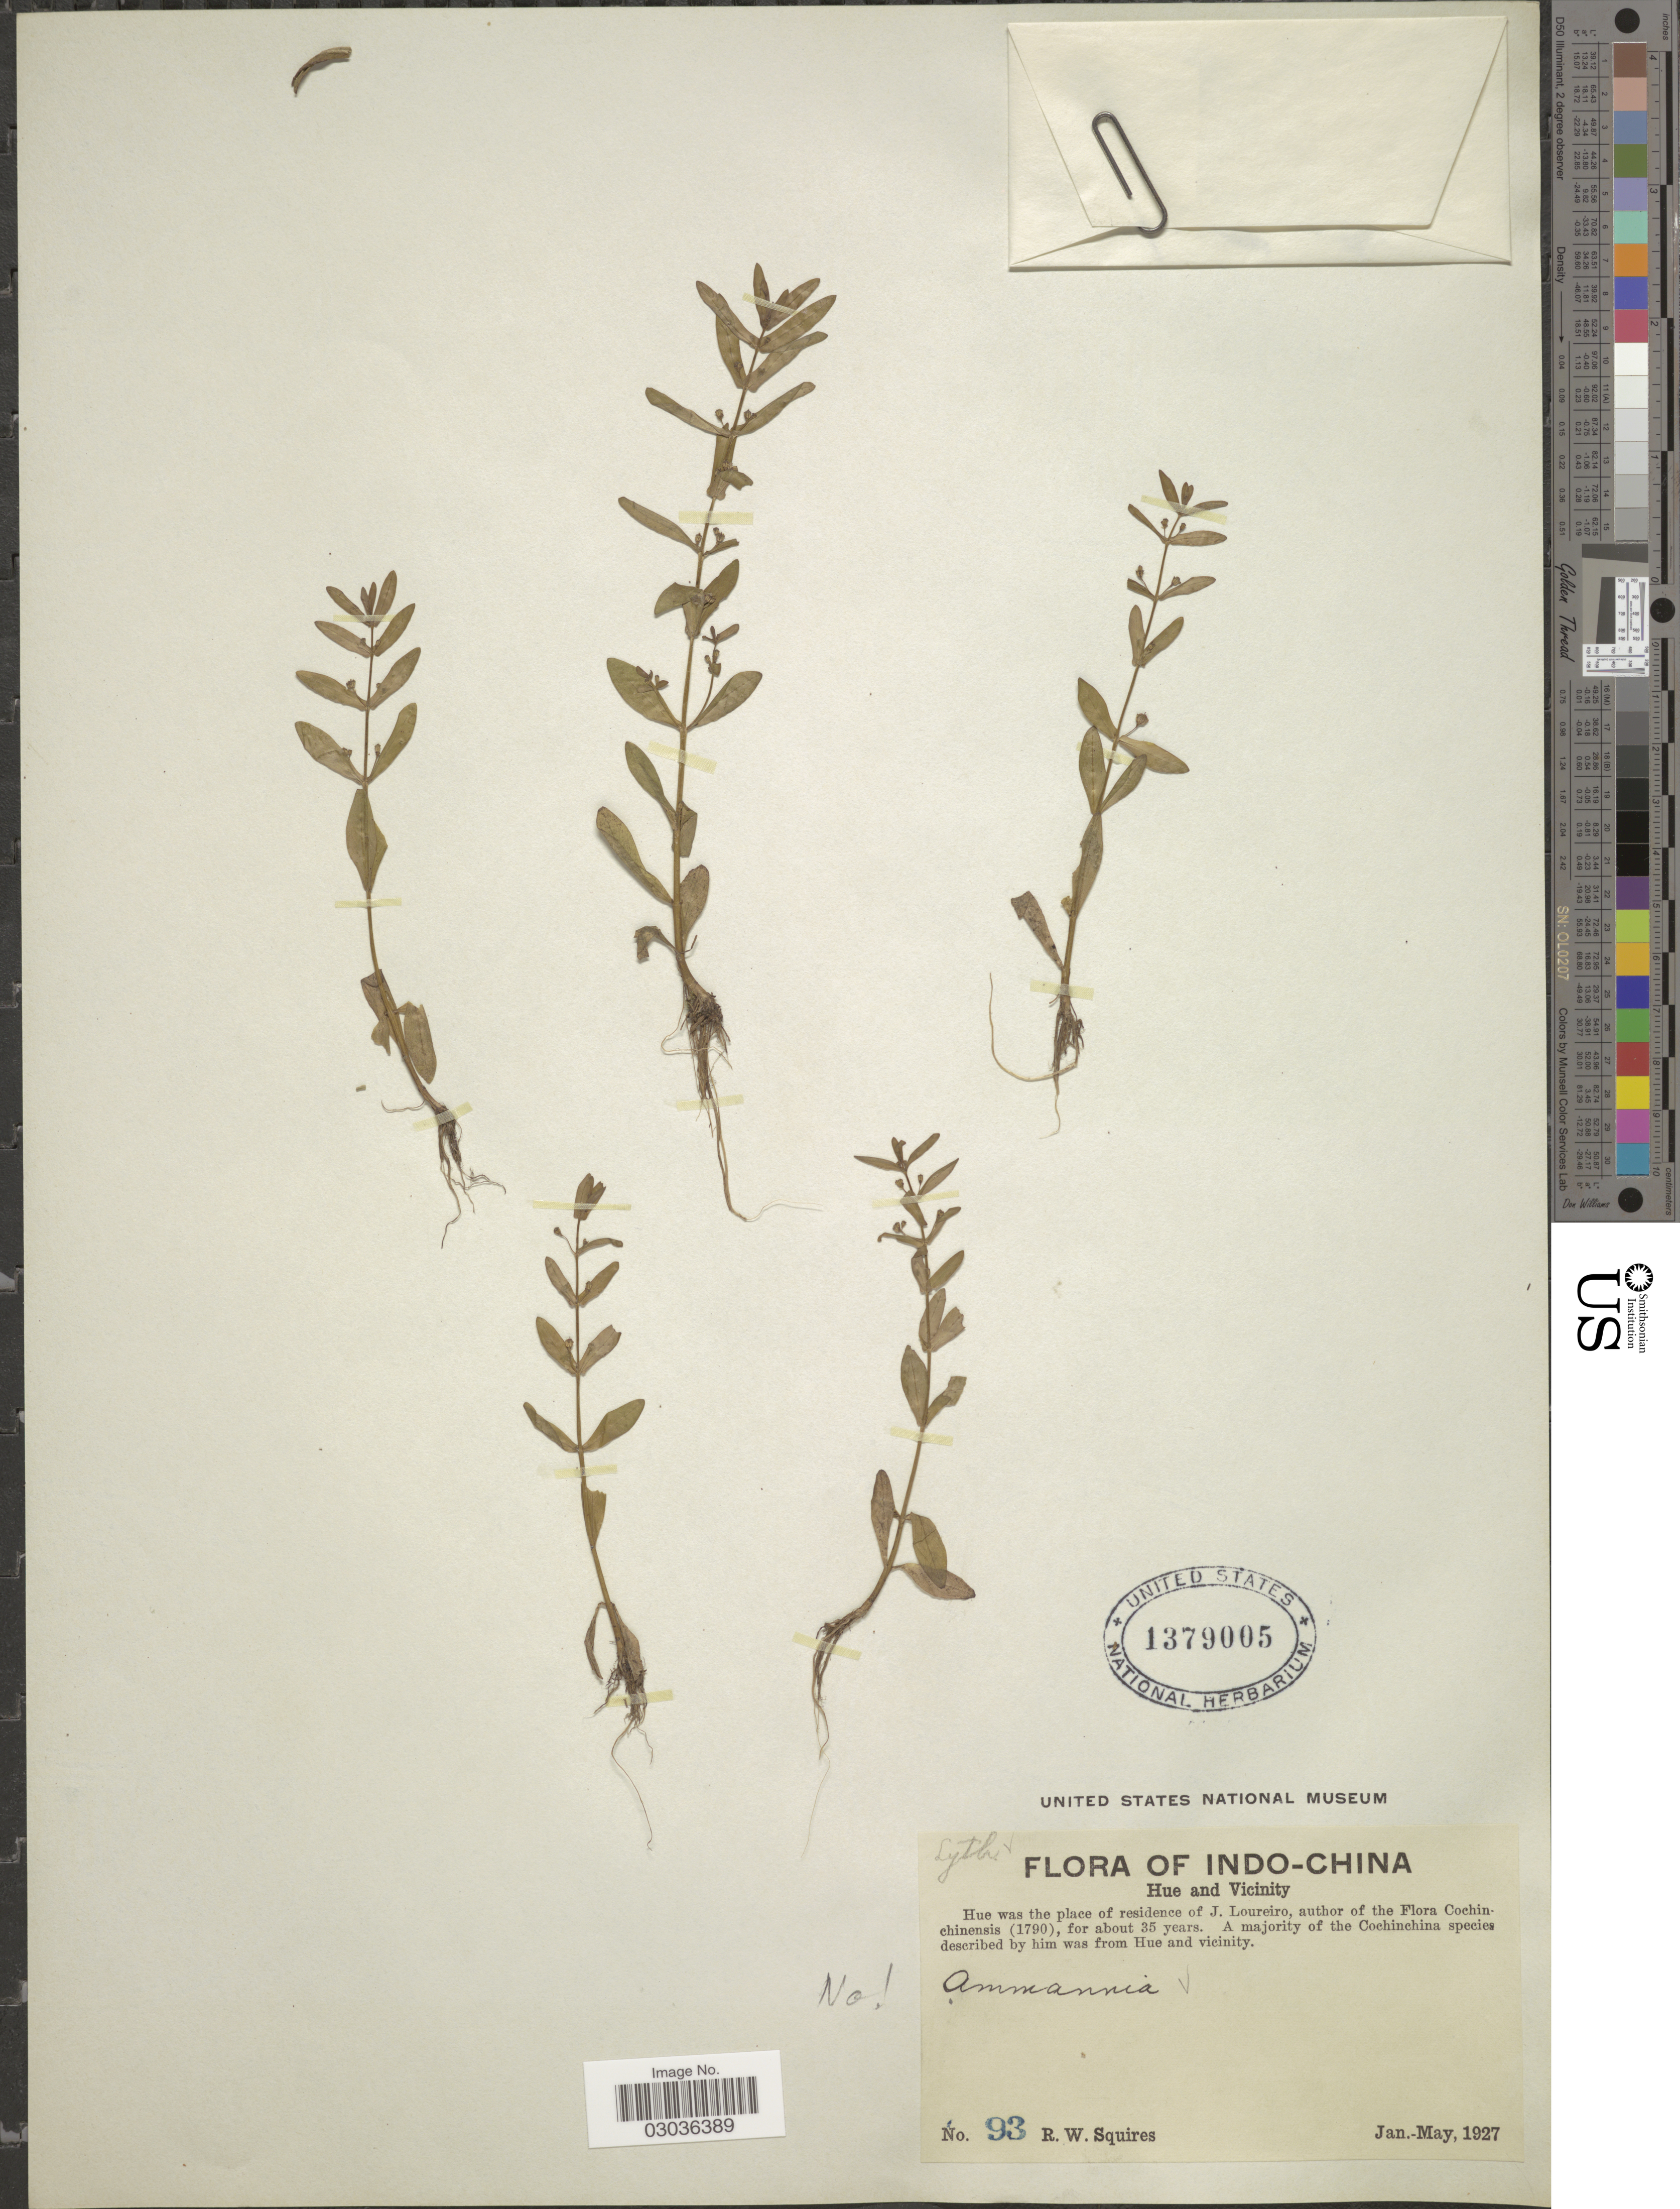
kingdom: Plantae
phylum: Tracheophyta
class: Magnoliopsida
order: Myrtales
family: Lythraceae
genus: Ammannia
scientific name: Ammannia sp.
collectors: R. Squires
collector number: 93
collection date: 1927-01/1927-05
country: Vietnam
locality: Indo-China. Hue and Vicinity. Hue was the place of residence of j. Loureiro, author of the Flora Cochinchinensis (1790), for about 35 years.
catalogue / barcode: US 1379005